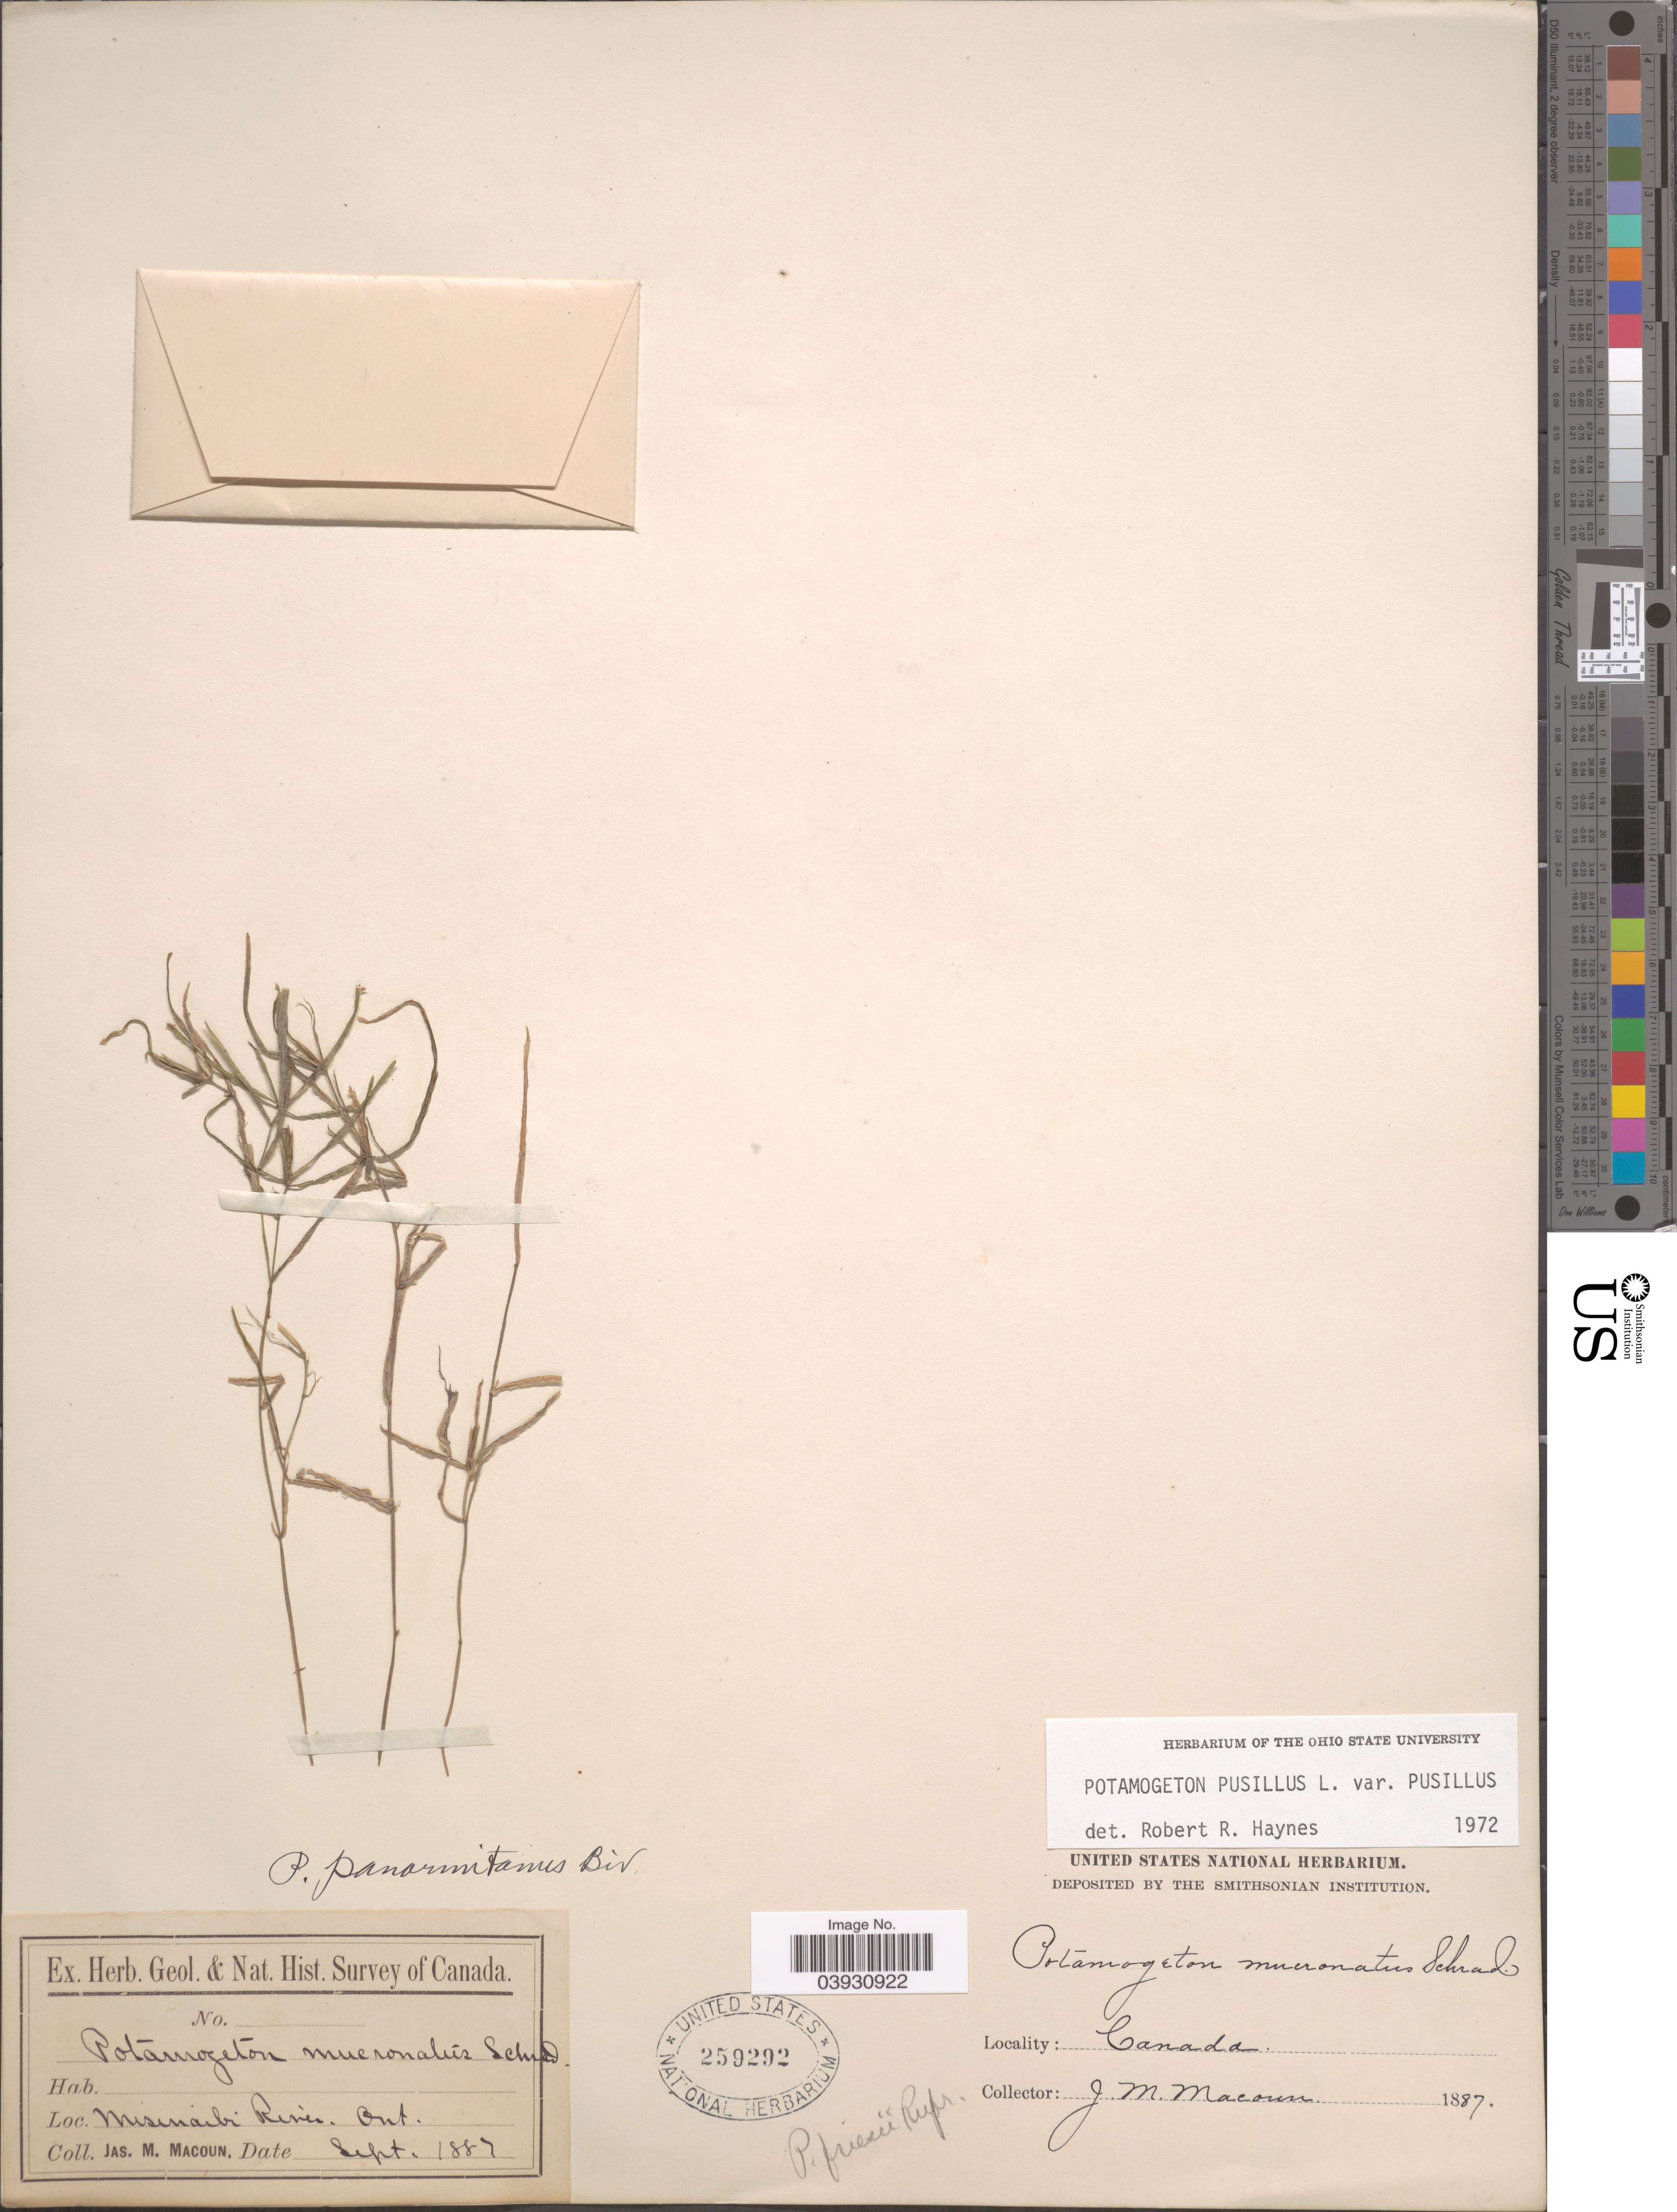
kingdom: Plantae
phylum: Tracheophyta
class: Liliopsida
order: Alismatales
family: Potamogetonaceae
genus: Potamogeton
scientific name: Potamogeton pusillus var. pusillus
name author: L.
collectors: J. M. Macoun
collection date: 1887-09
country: Canada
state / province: Ontario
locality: Misinaibi River.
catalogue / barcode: US 259292